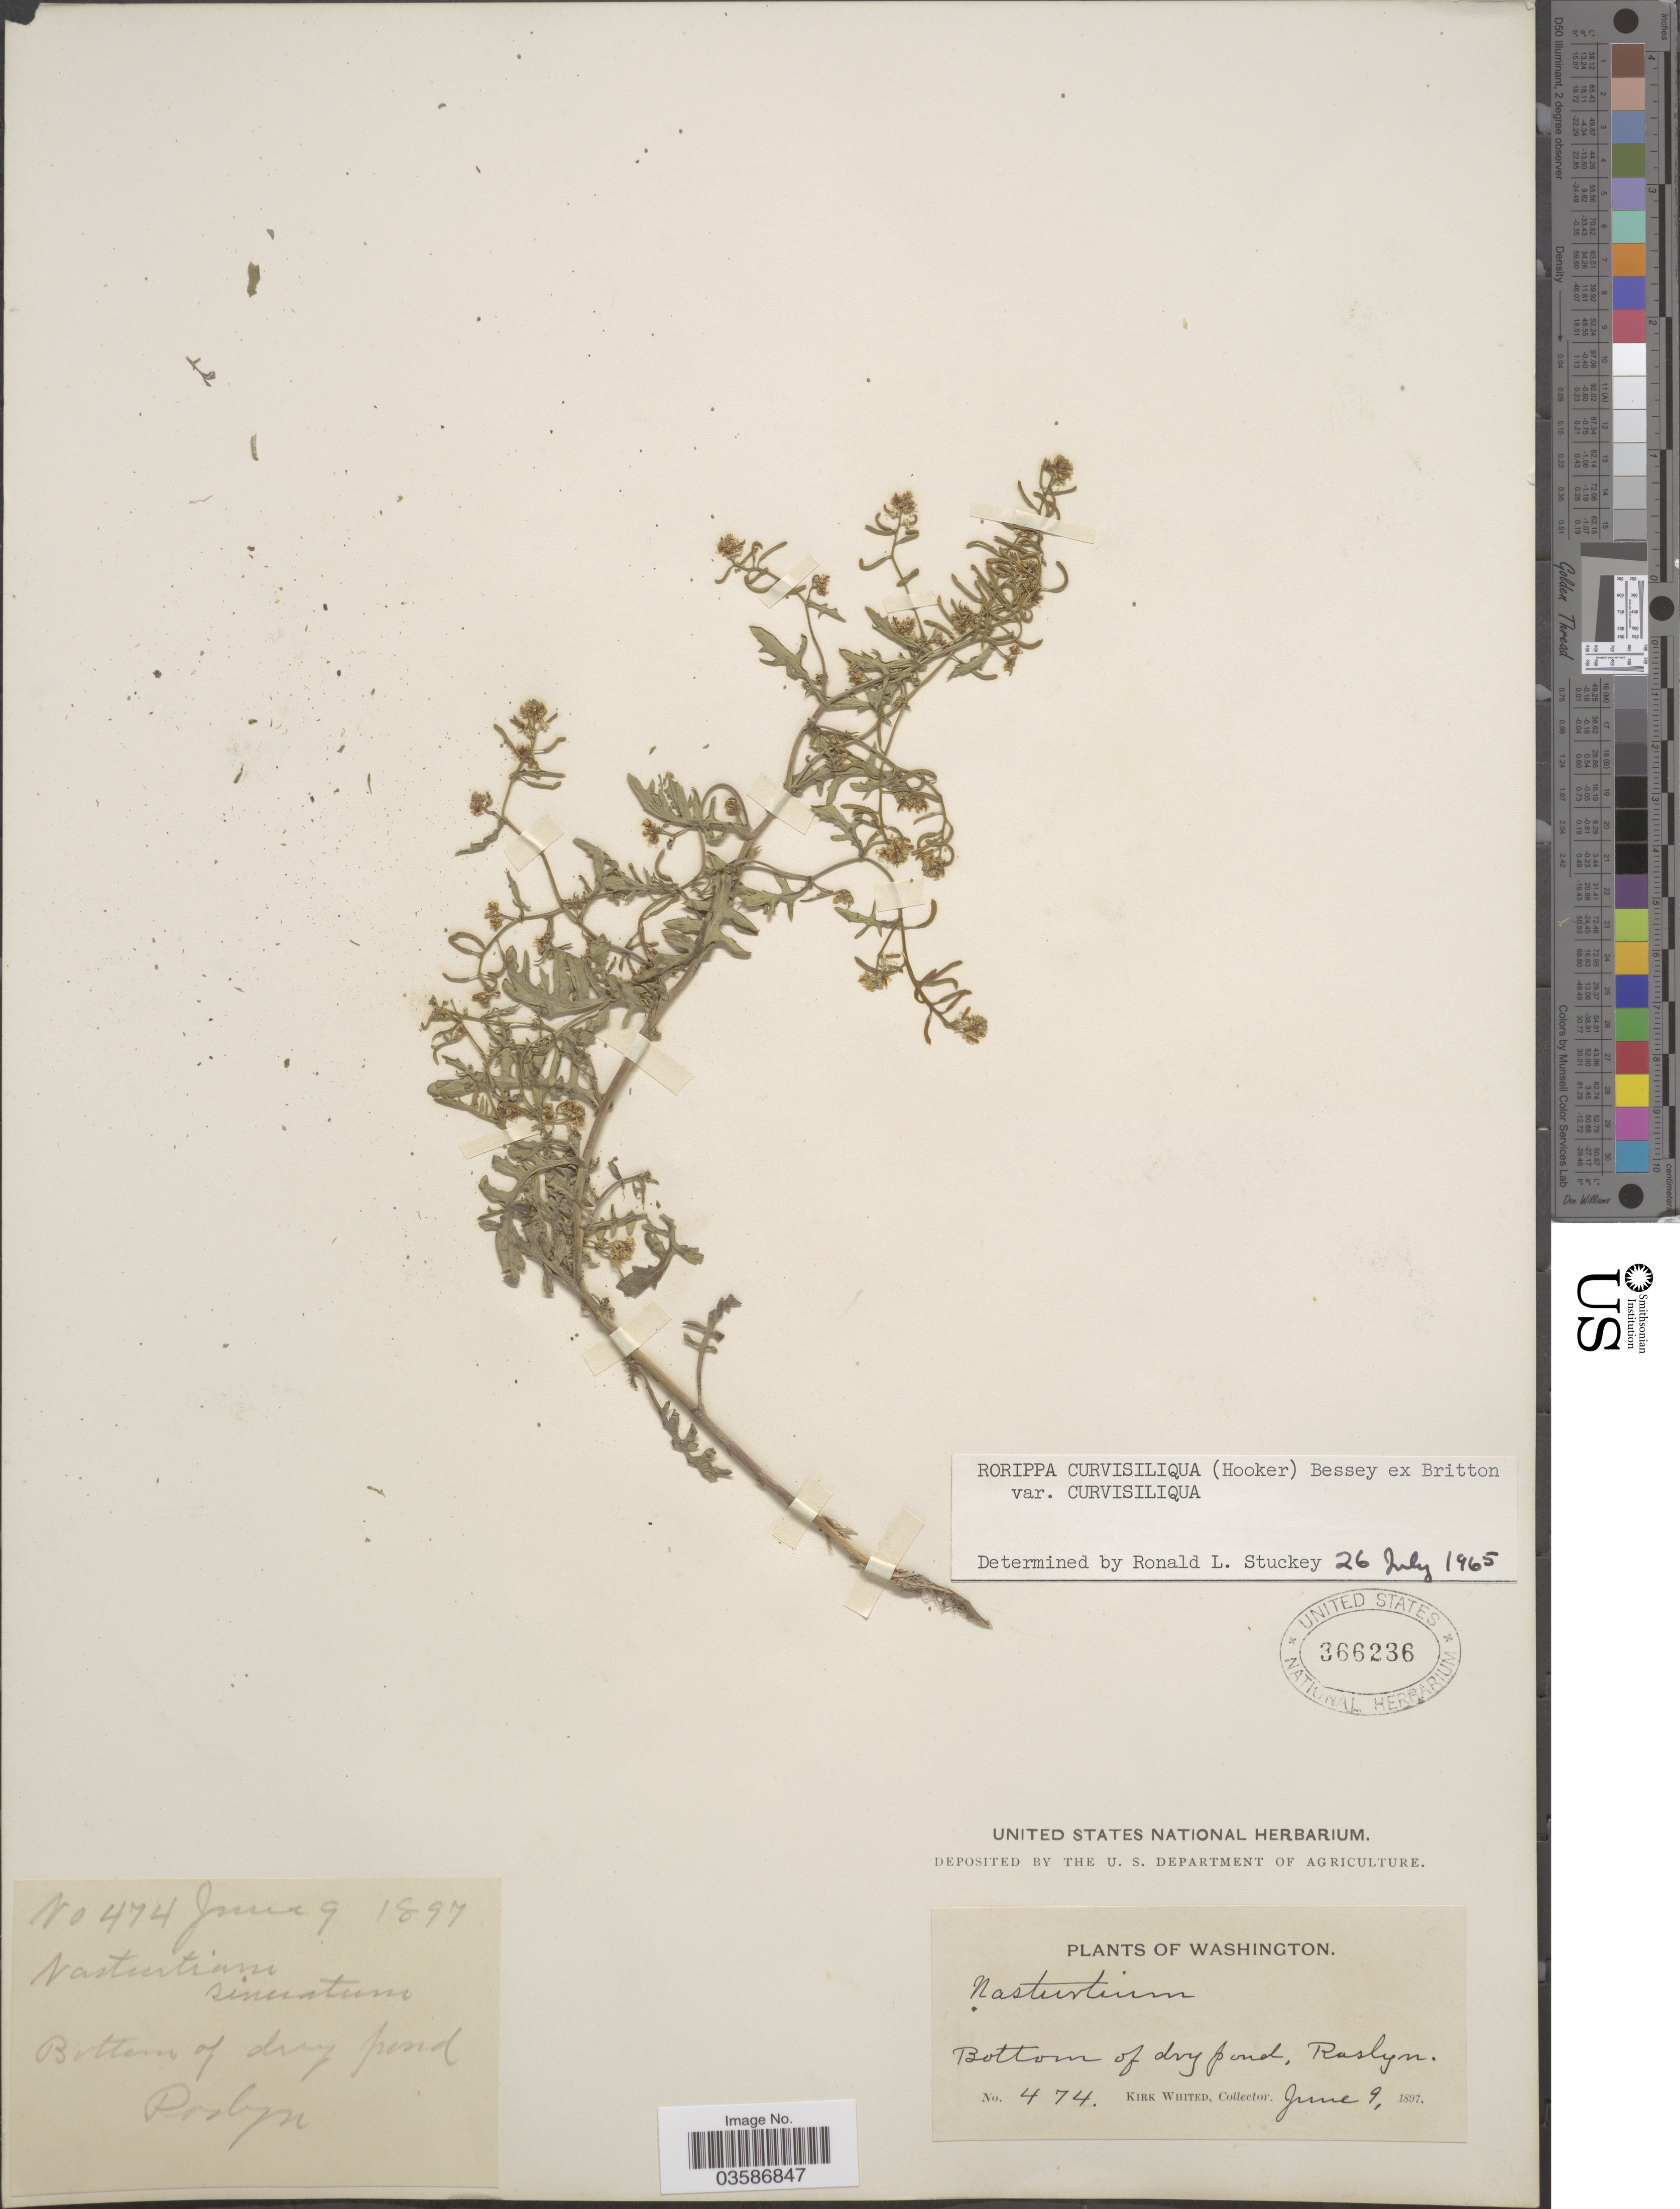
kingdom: Plantae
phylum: Tracheophyta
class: Magnoliopsida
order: Brassicales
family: Brassicaceae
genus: Rorippa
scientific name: Rorippa curvisiliqua var. curvisiliqua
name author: (Hook.) Bessey ex Britton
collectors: K. Whited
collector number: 474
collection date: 1897-06-09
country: United States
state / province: Washington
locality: Bottom of dry pond, Roslyn.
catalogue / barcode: US 366236